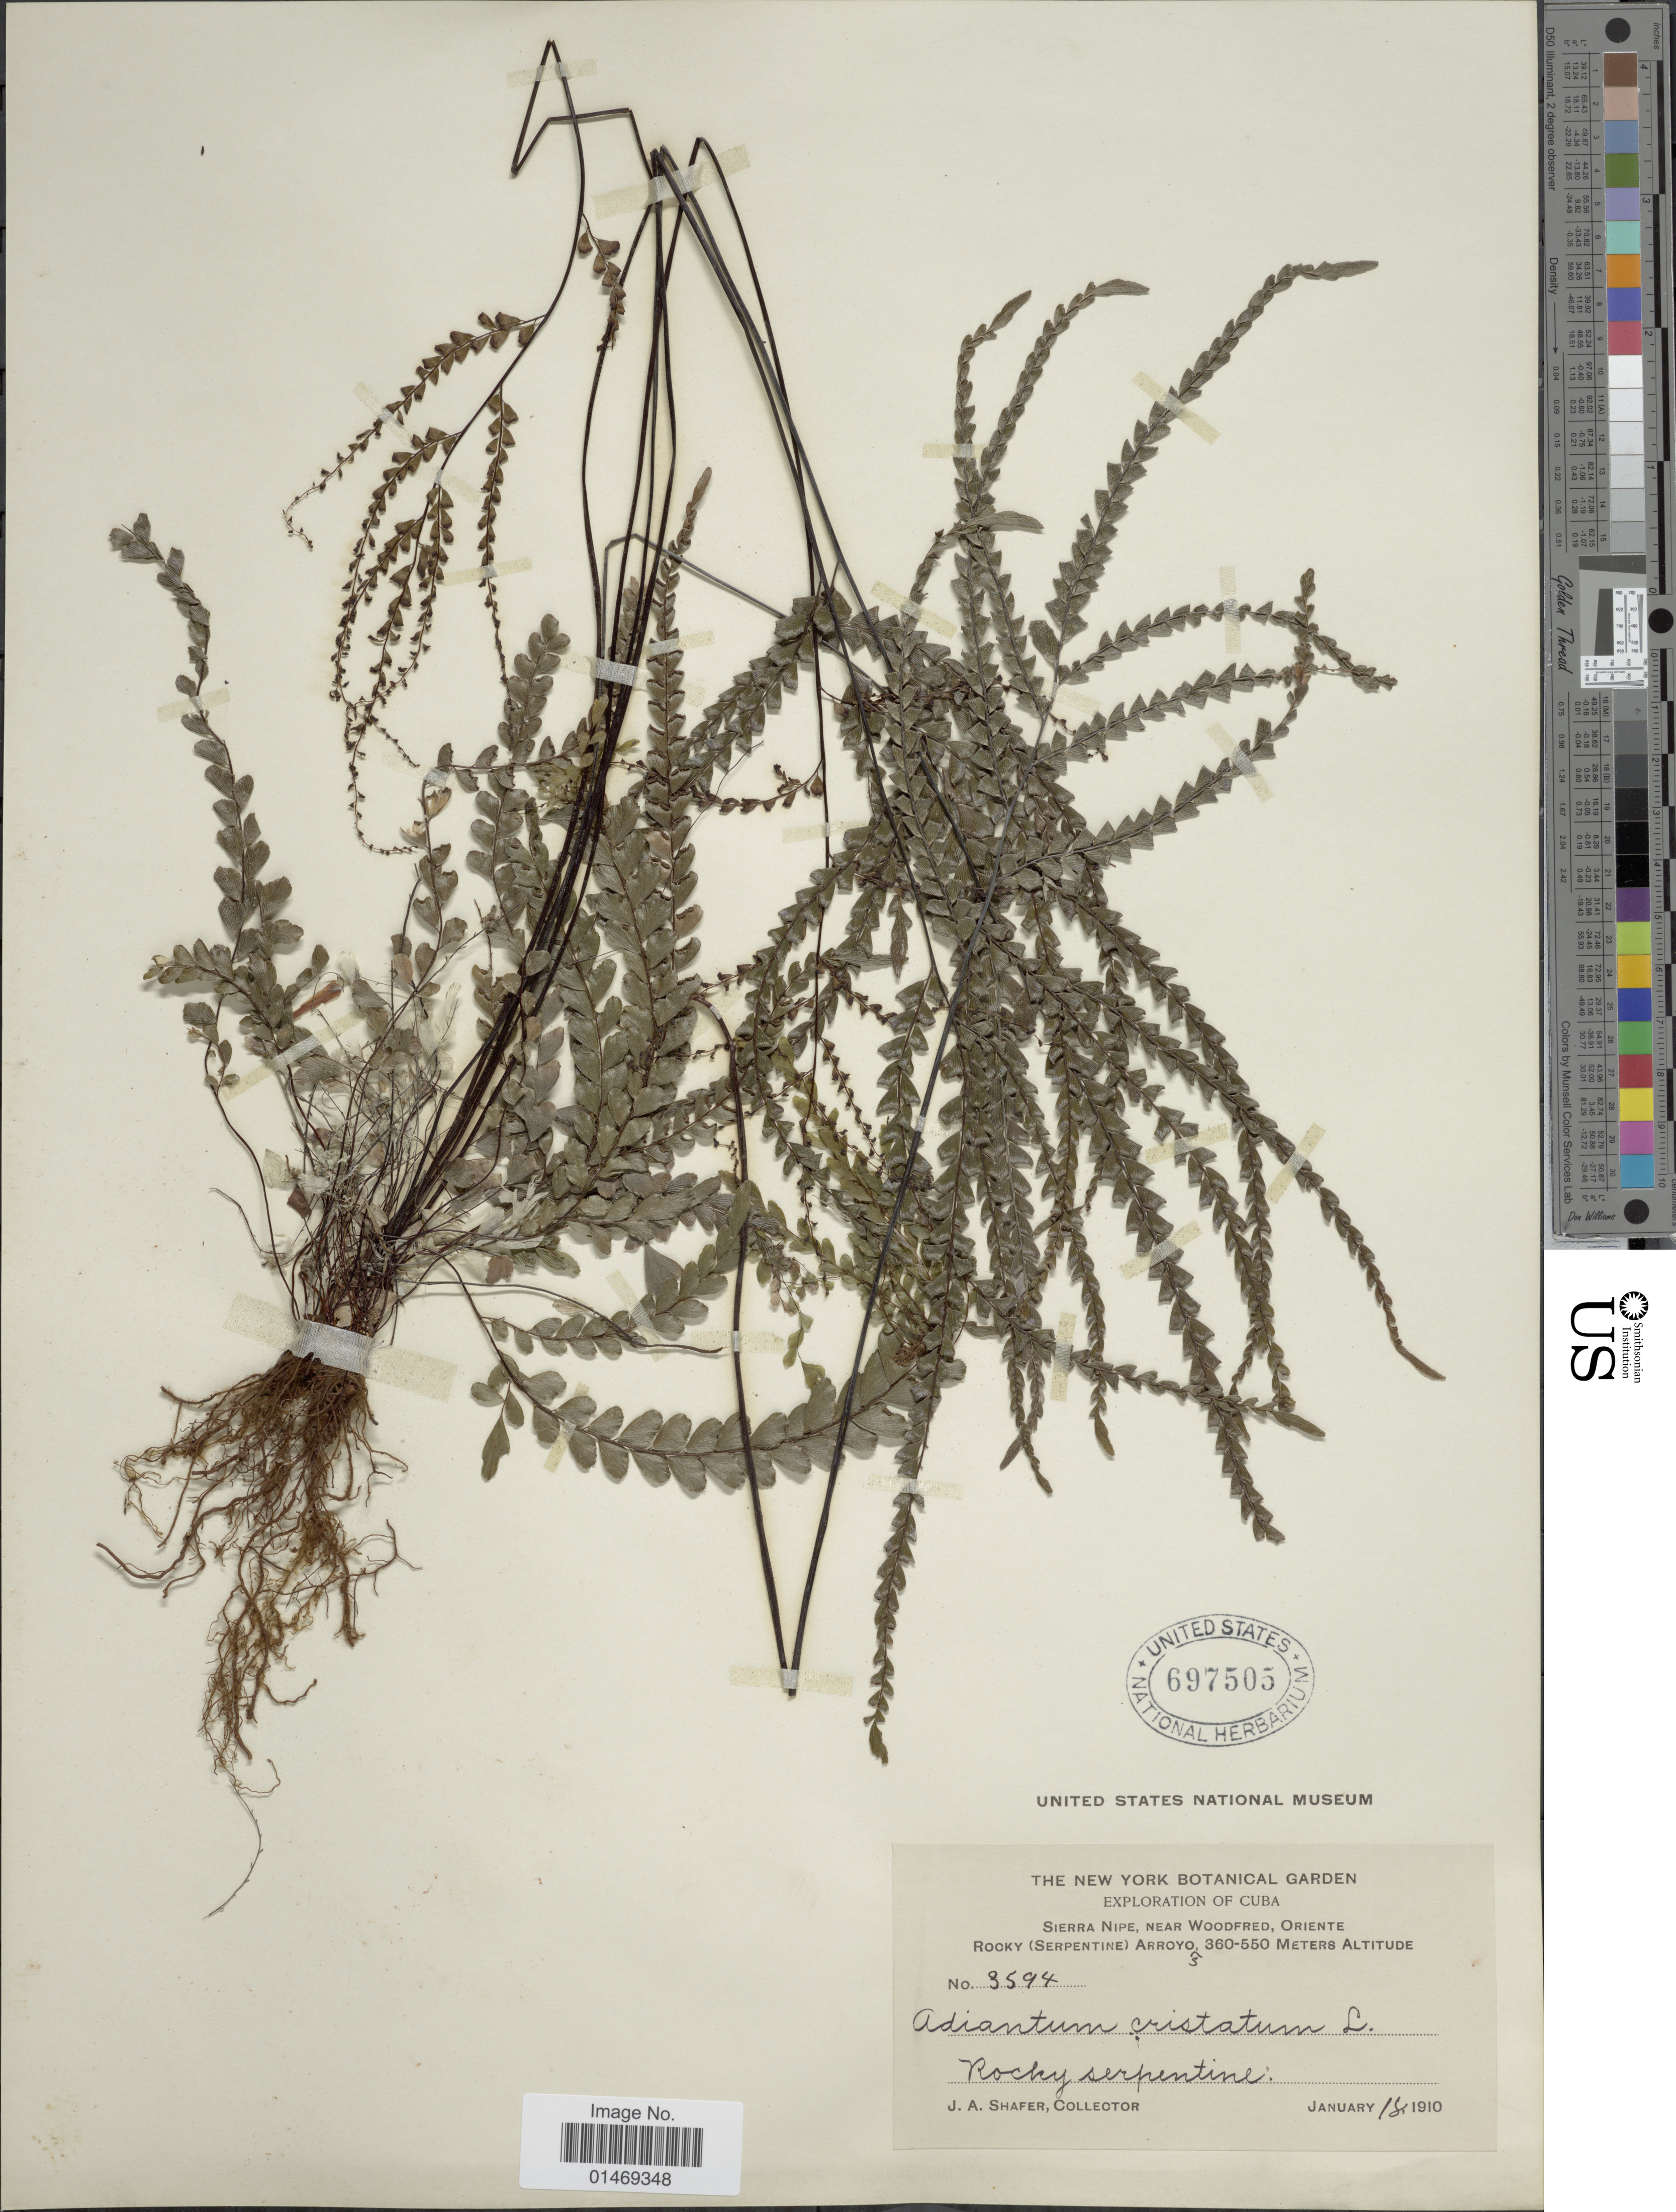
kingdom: Plantae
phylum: Tracheophyta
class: Polypodiopsida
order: Polypodiales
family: Pteridaceae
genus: Adiantum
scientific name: Adiantum pyramidale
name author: (L.) Willd.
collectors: J. A. Shafer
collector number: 3594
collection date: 1910-01-18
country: Cuba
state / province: Oriente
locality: Sierra Nipe, Near Woodfred, Rocky (Serpentine) Arroyo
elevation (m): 360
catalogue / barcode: US 697505